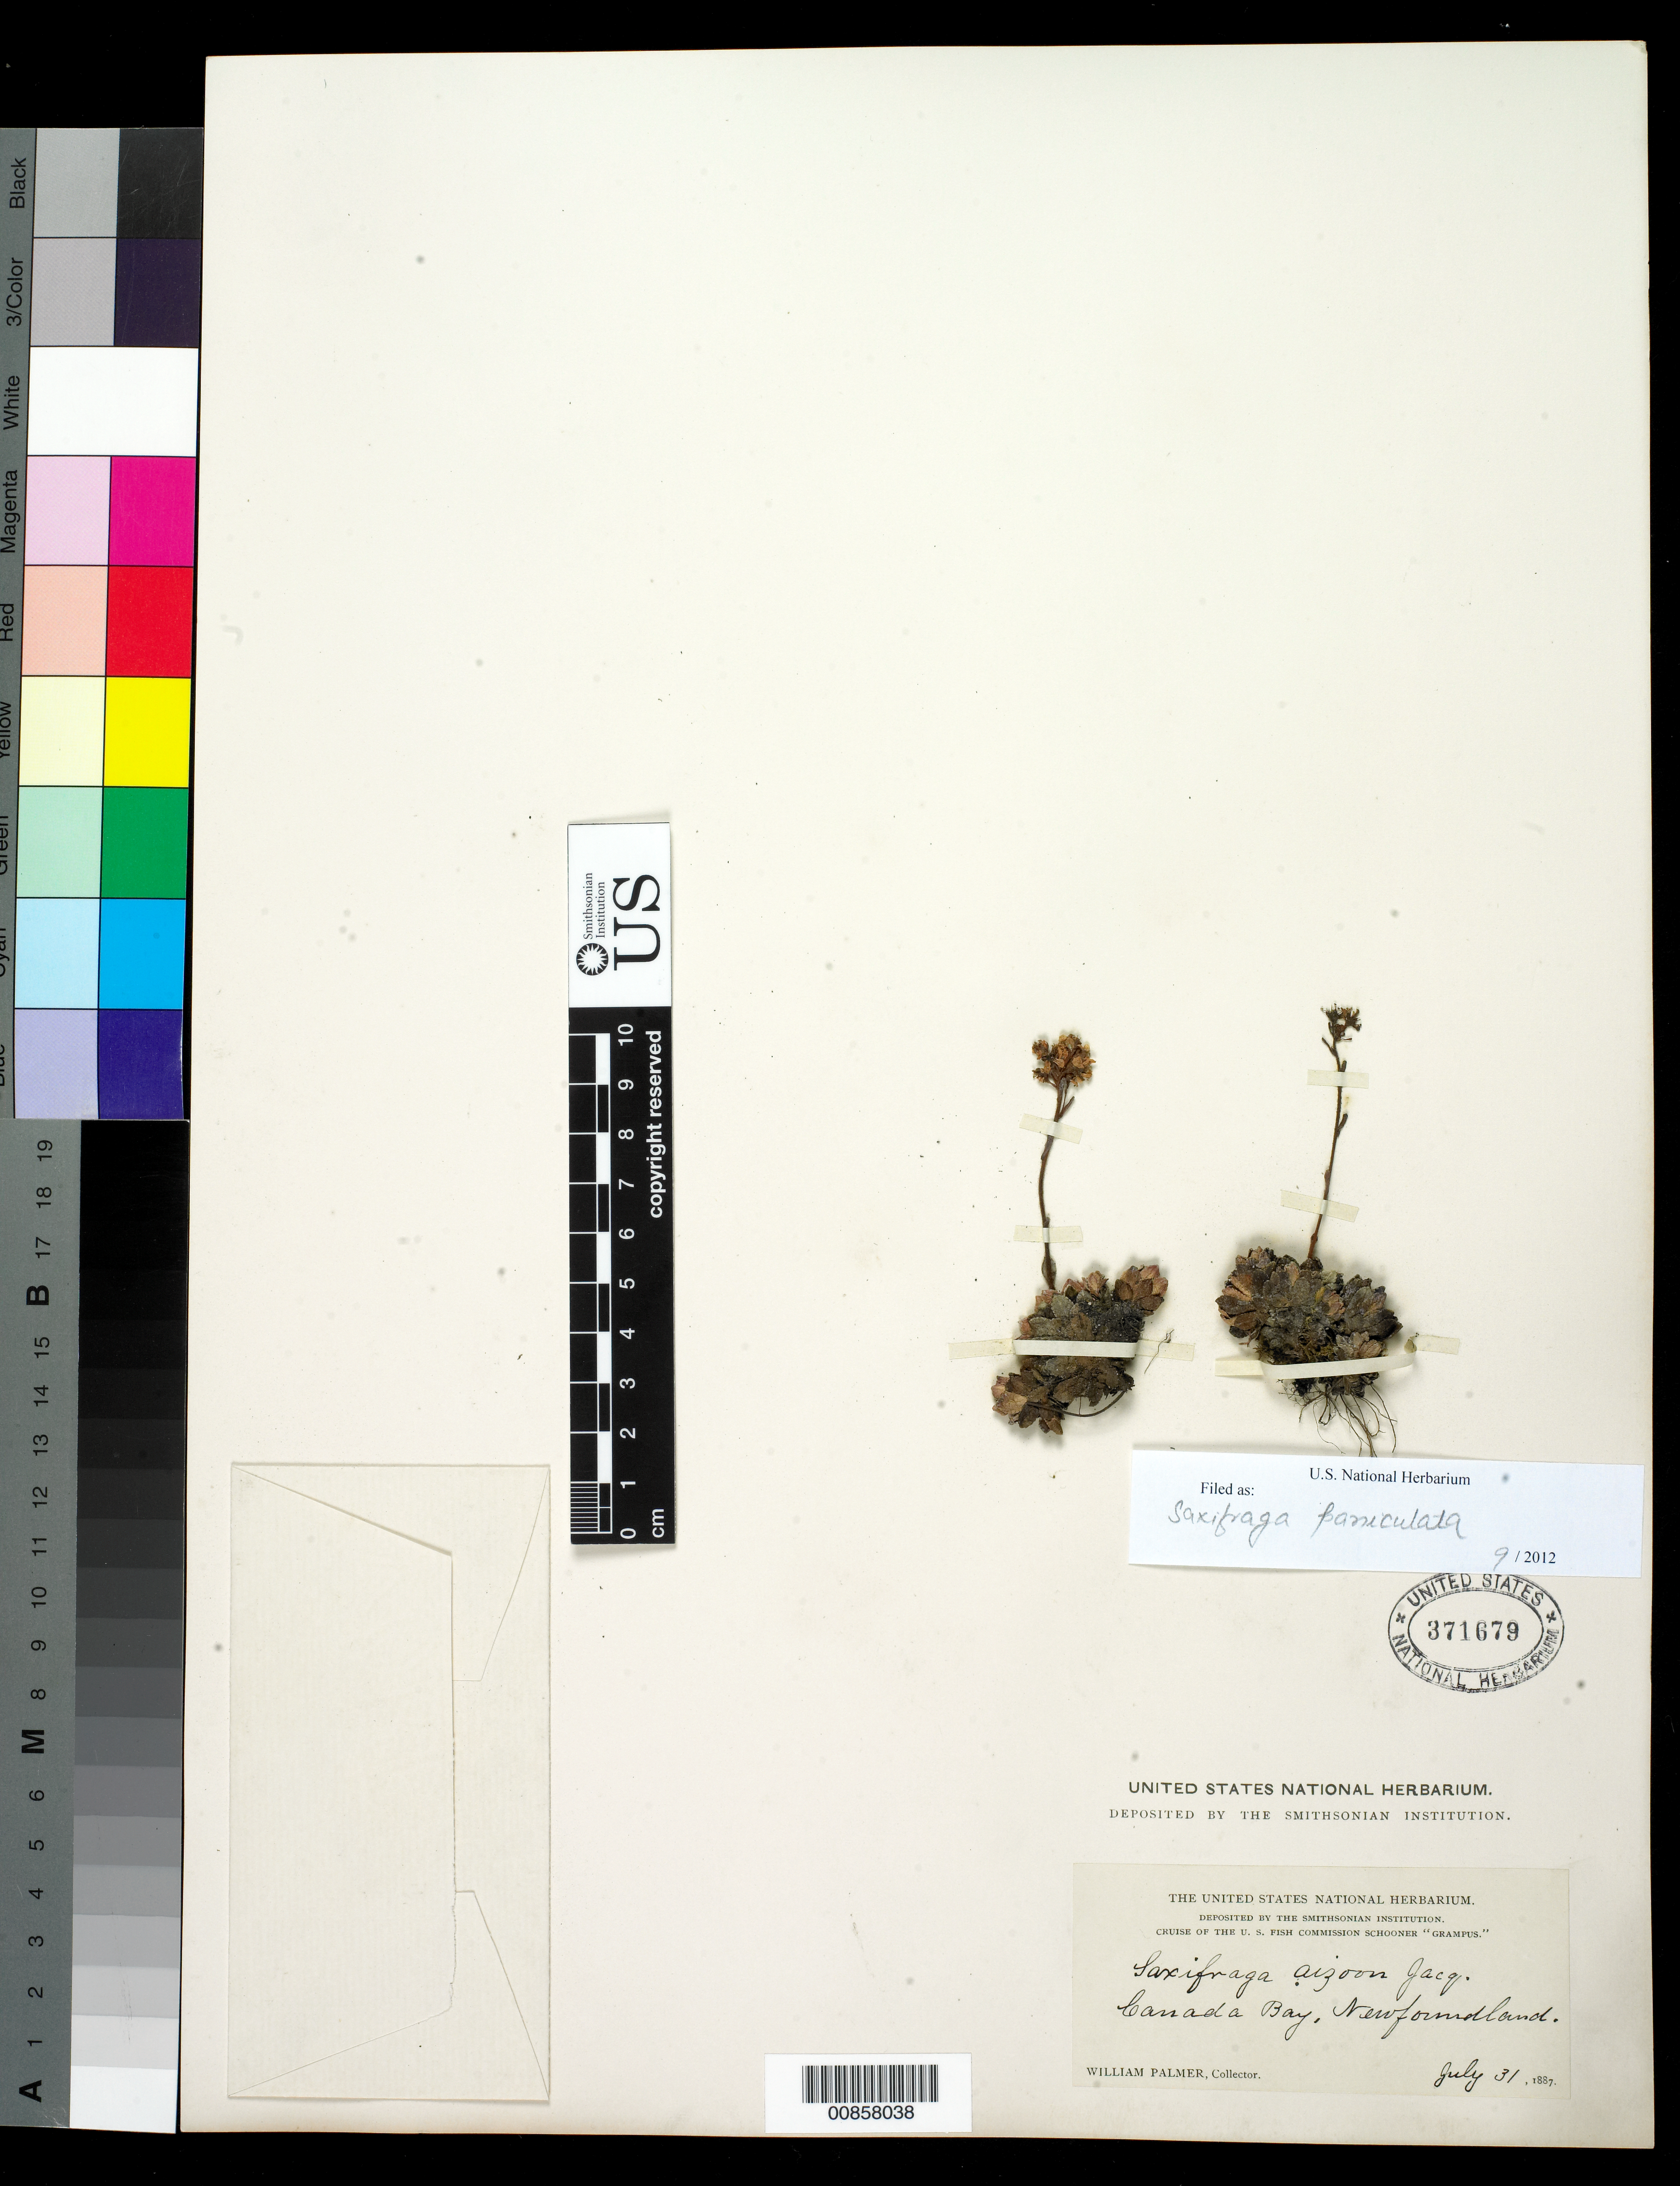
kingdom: Plantae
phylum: Tracheophyta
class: Magnoliopsida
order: Saxifragales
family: Saxifragaceae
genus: Saxifraga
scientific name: Saxifraga paniculata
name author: Mill.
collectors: W. Palmer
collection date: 1887-07-31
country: Canada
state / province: Newfoundland and Labrador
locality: Canada Bay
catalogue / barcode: US 371679